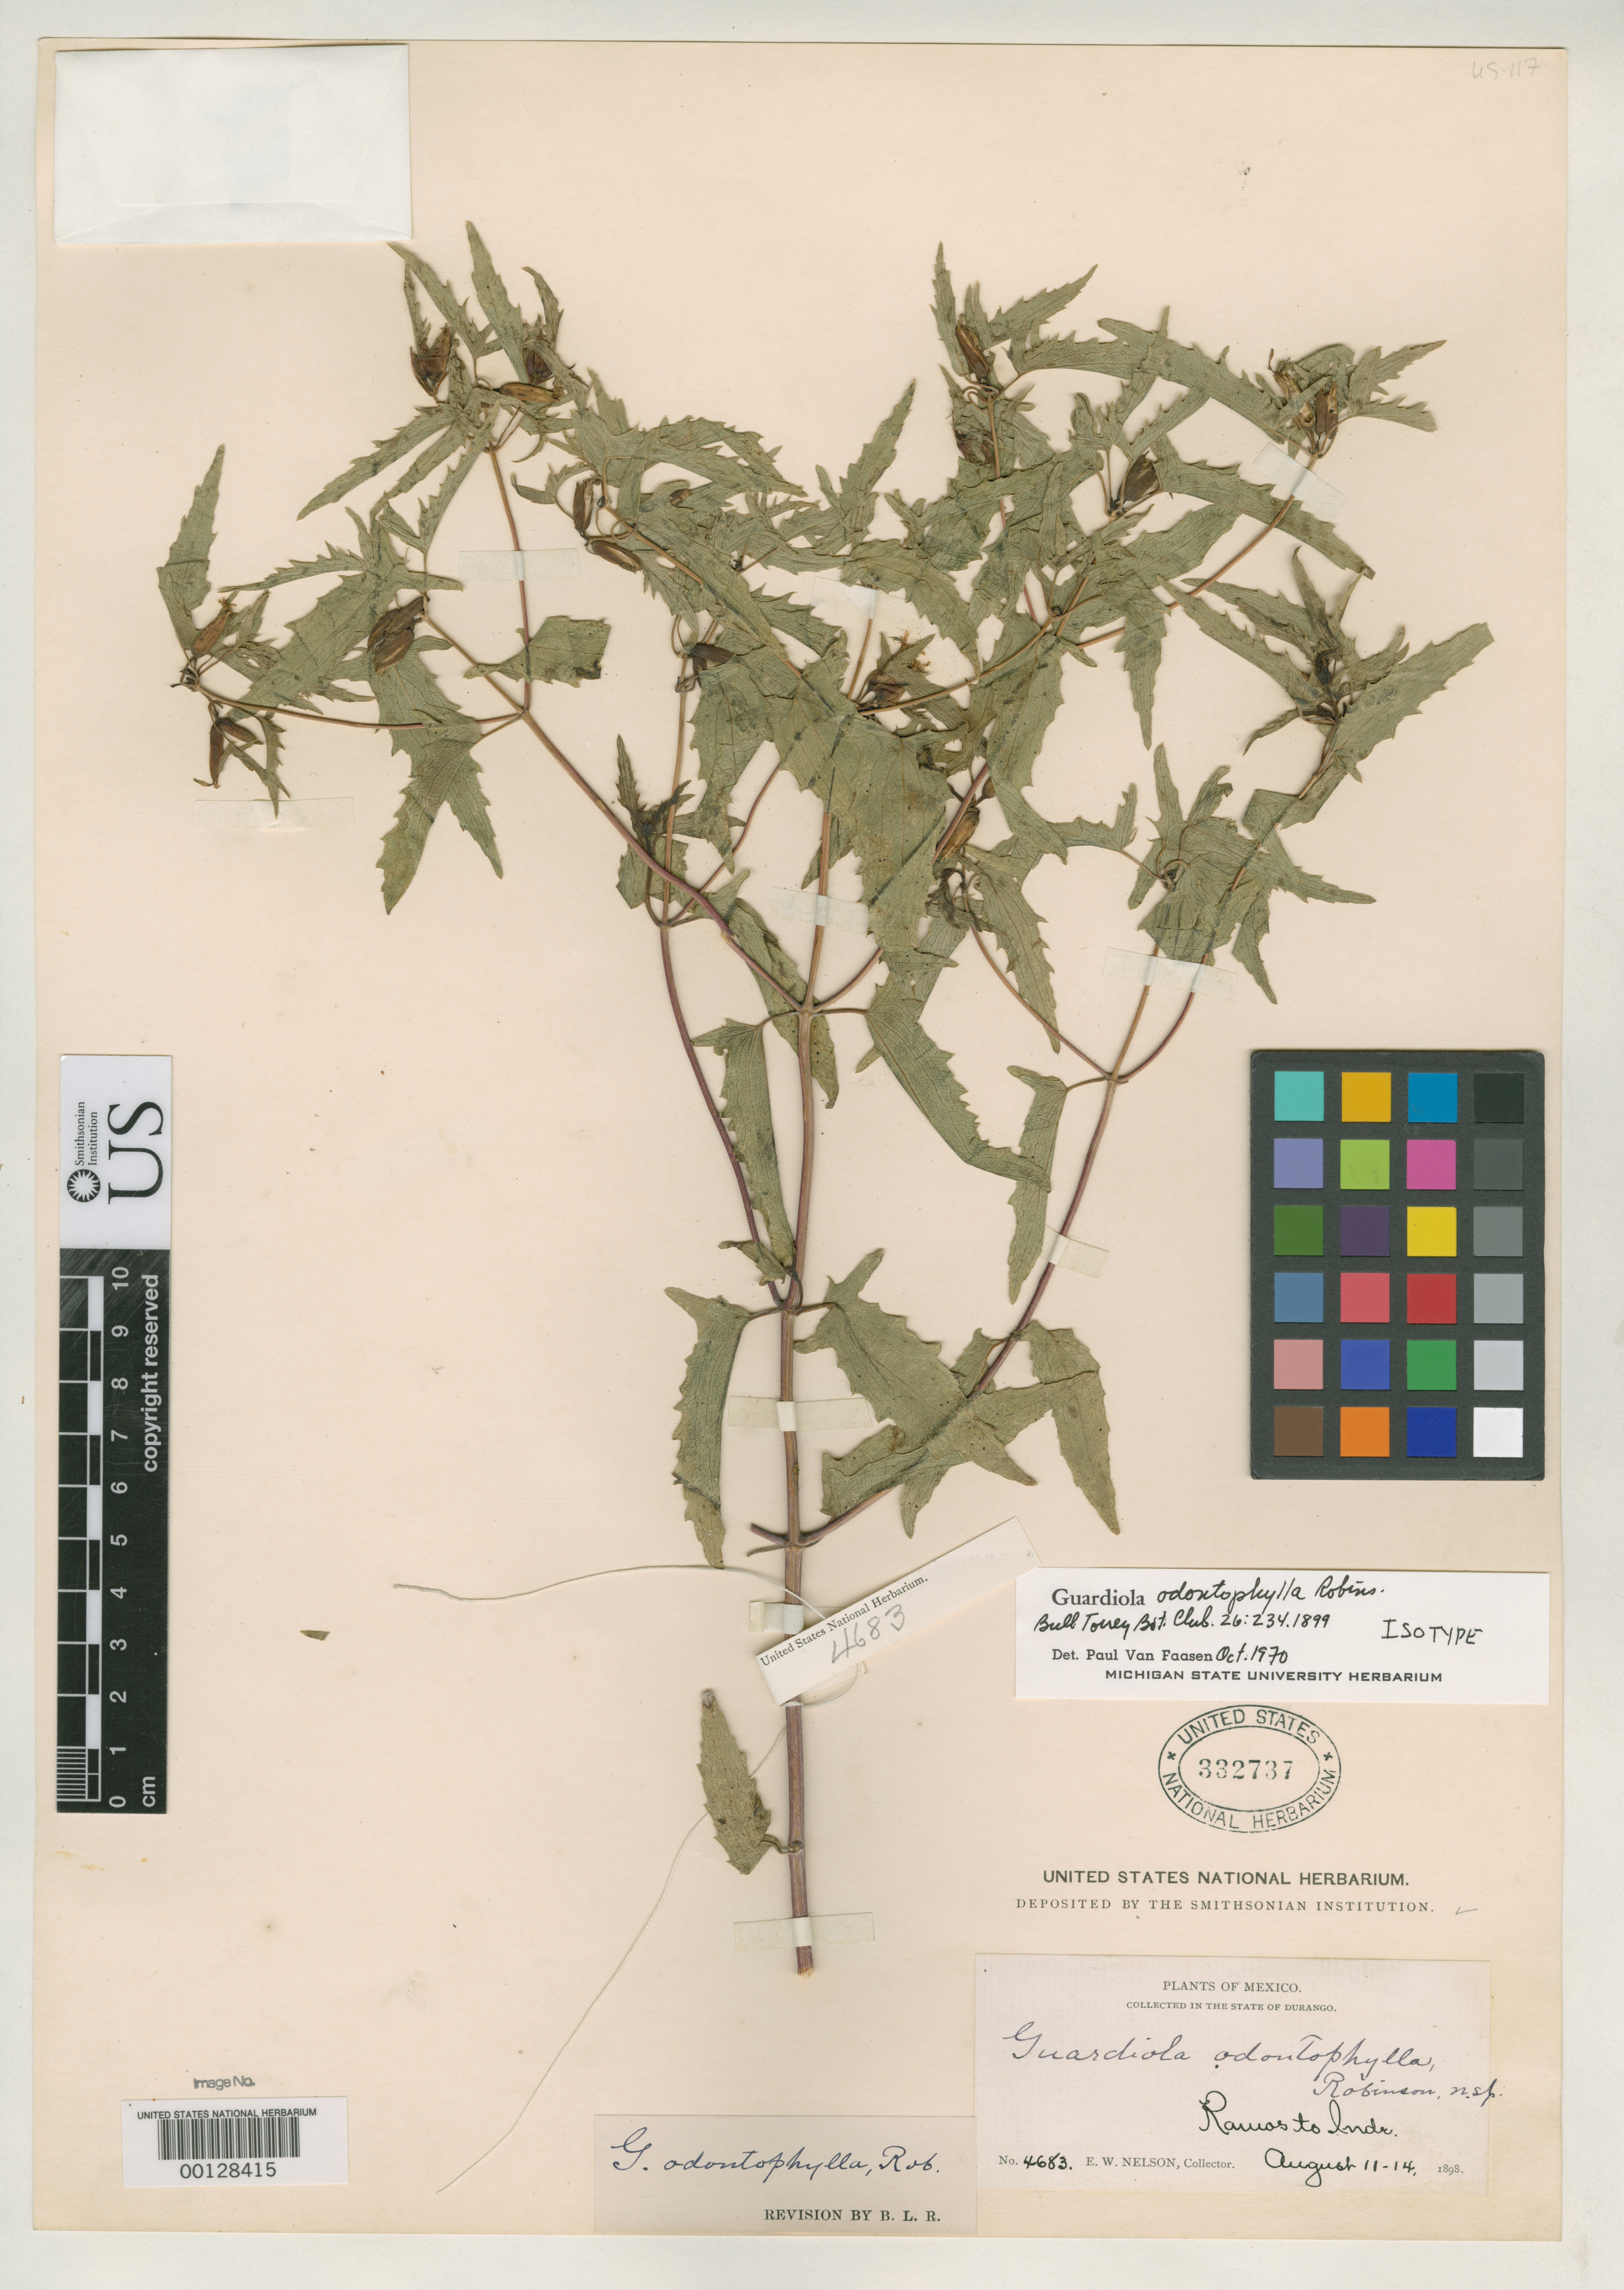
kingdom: Plantae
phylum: Tracheophyta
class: Magnoliopsida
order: Asterales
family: Asteraceae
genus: Guardiola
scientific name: Guardiola odontophylla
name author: B.L. Rob.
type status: Isotype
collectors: E. W. Nelson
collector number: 4683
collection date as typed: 11 Aug 1898 to 14 Aug 1898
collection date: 1898-08-11/1898-08-14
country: Mexico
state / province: Durango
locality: Ramos to Inde.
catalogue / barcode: US 332737